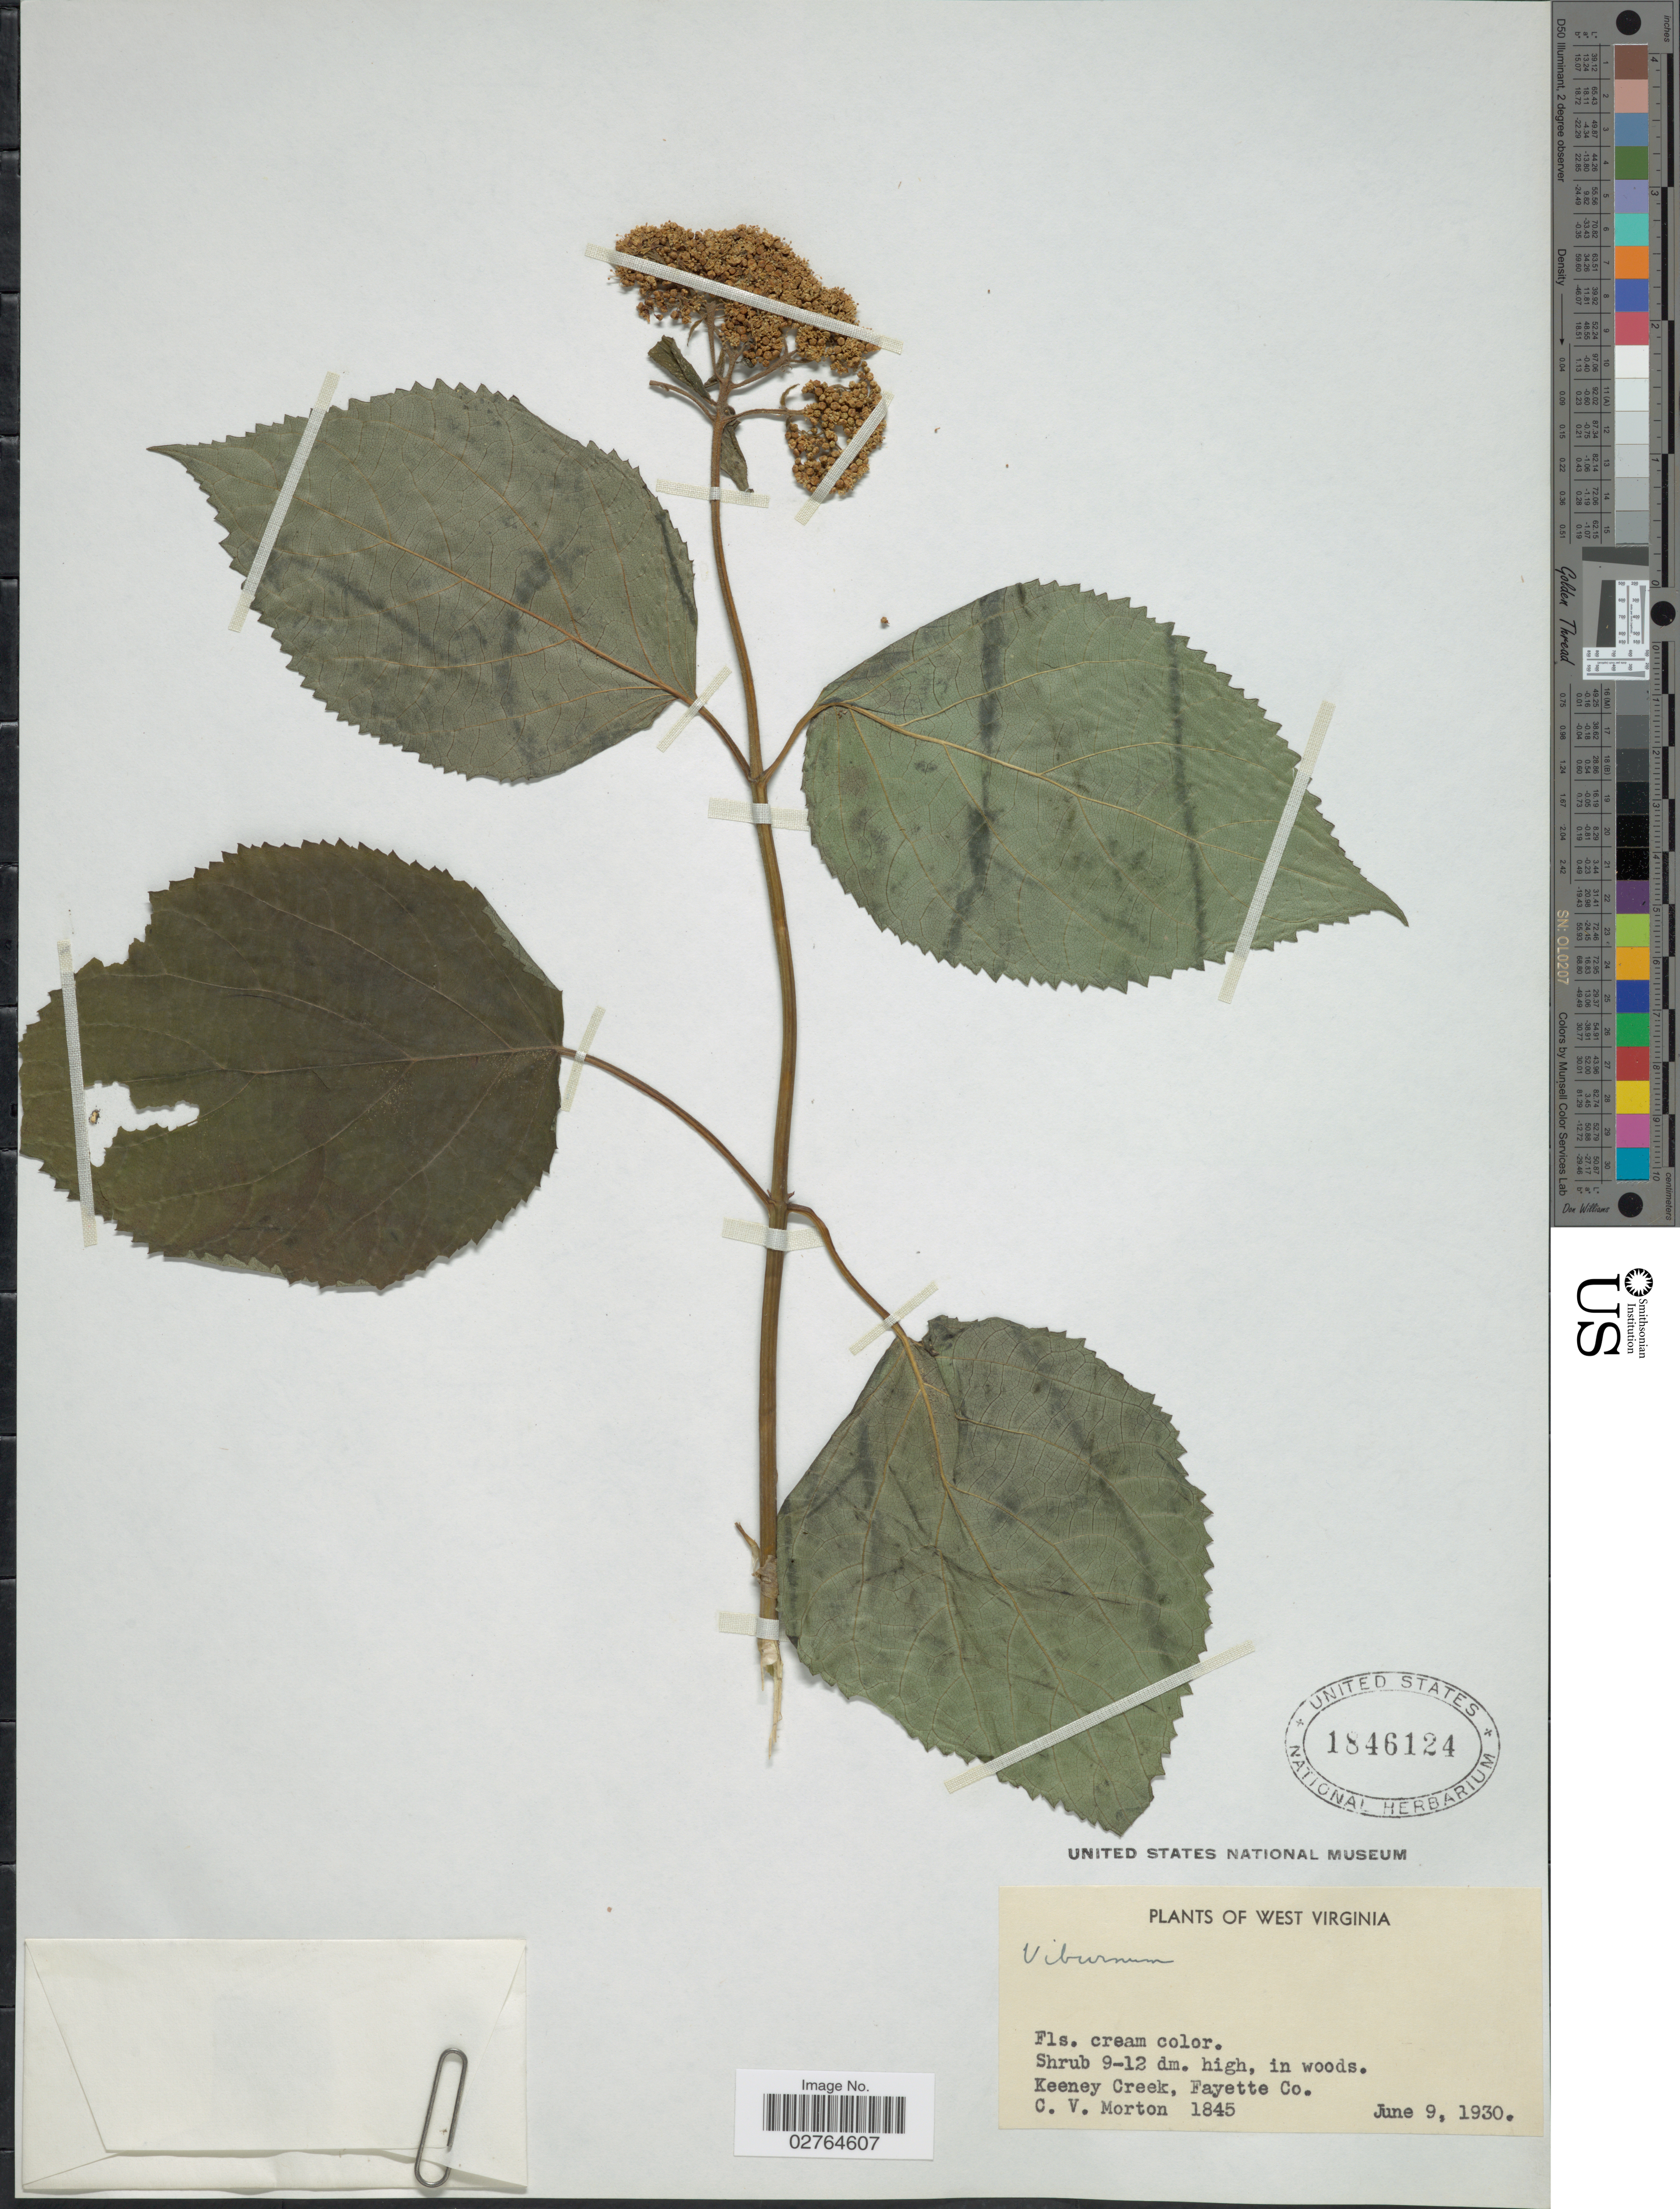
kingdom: Plantae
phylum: Tracheophyta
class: Magnoliopsida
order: Dipsacales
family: Viburnaceae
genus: Viburnum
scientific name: Viburnum sp.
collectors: C. V. Morton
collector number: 1845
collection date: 1930-06-09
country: United States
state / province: West Virginia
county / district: Fayette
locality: Keeney Creek, Fayette Co.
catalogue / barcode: US 1846124